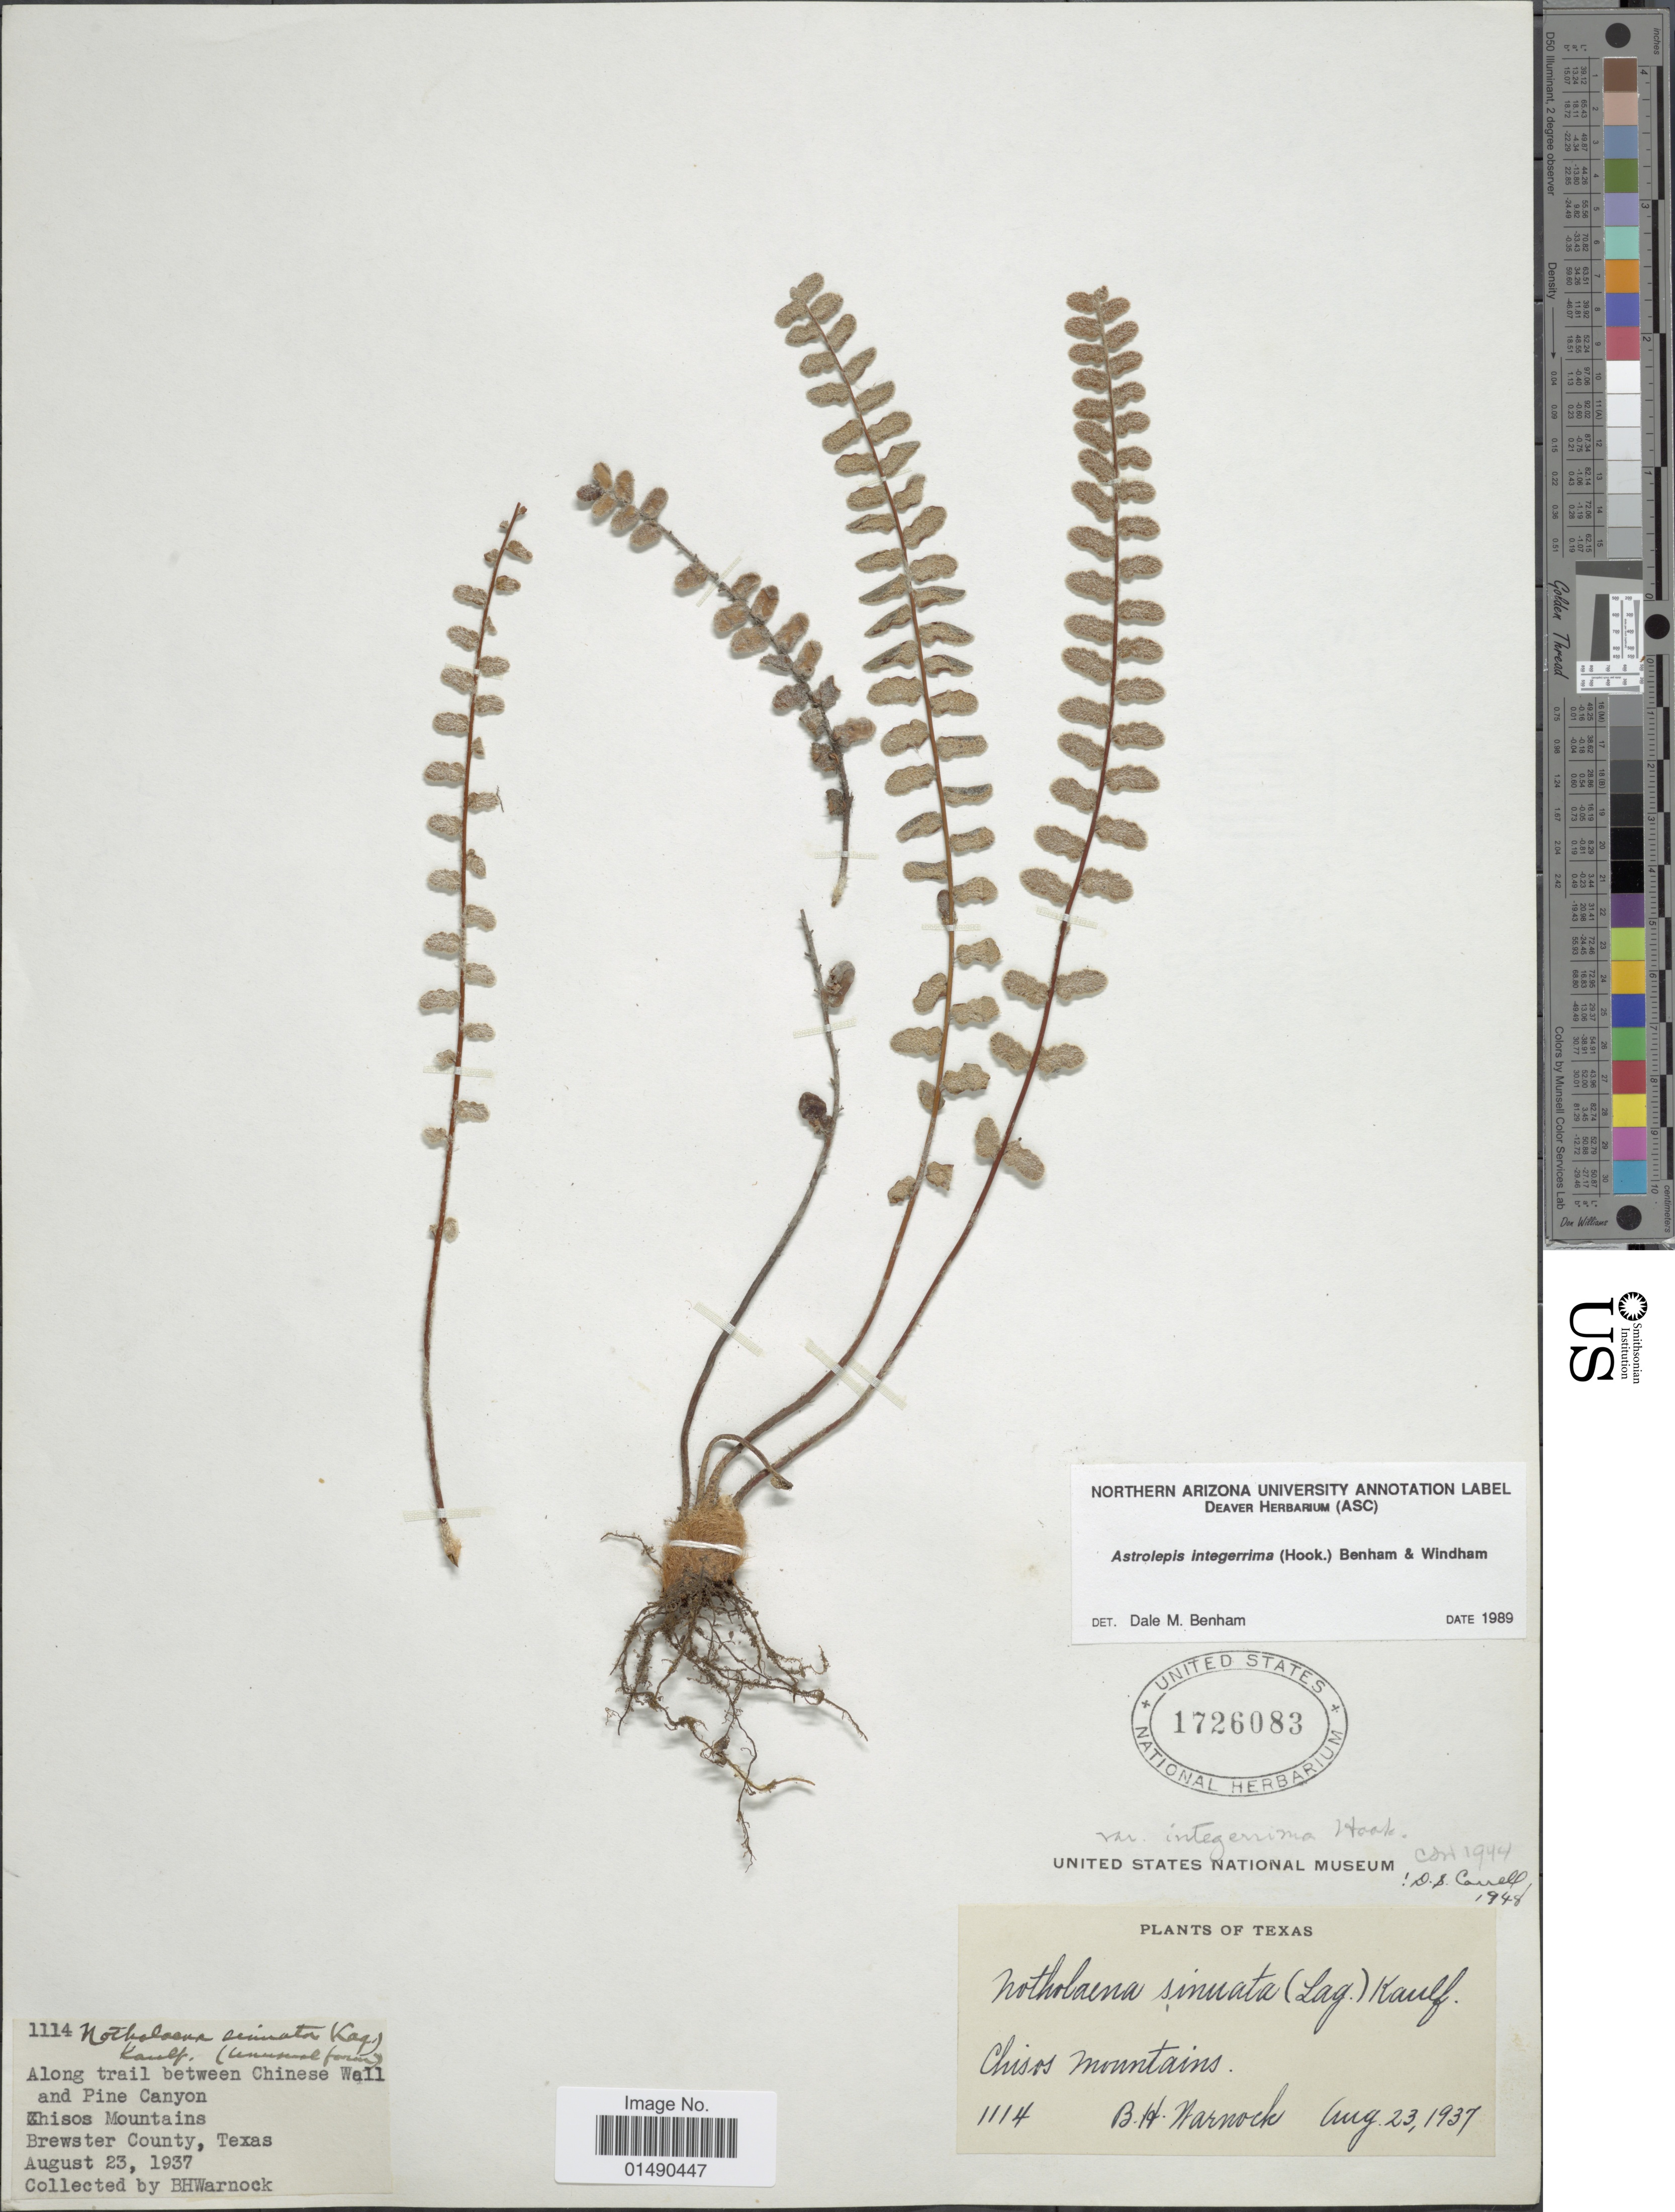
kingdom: Plantae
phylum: Tracheophyta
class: Polypodiopsida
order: Polypodiales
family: Pteridaceae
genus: Astrolepis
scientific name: Astrolepis integerrima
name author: (Hook.) D.M. Benham & Windham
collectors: B. H. Warnock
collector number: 1114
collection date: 1937-08-23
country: United States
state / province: Texas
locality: Chisos Mountains, Brewster County, Along the trail between Chinese Wall and Pine Canyon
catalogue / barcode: US 1726083